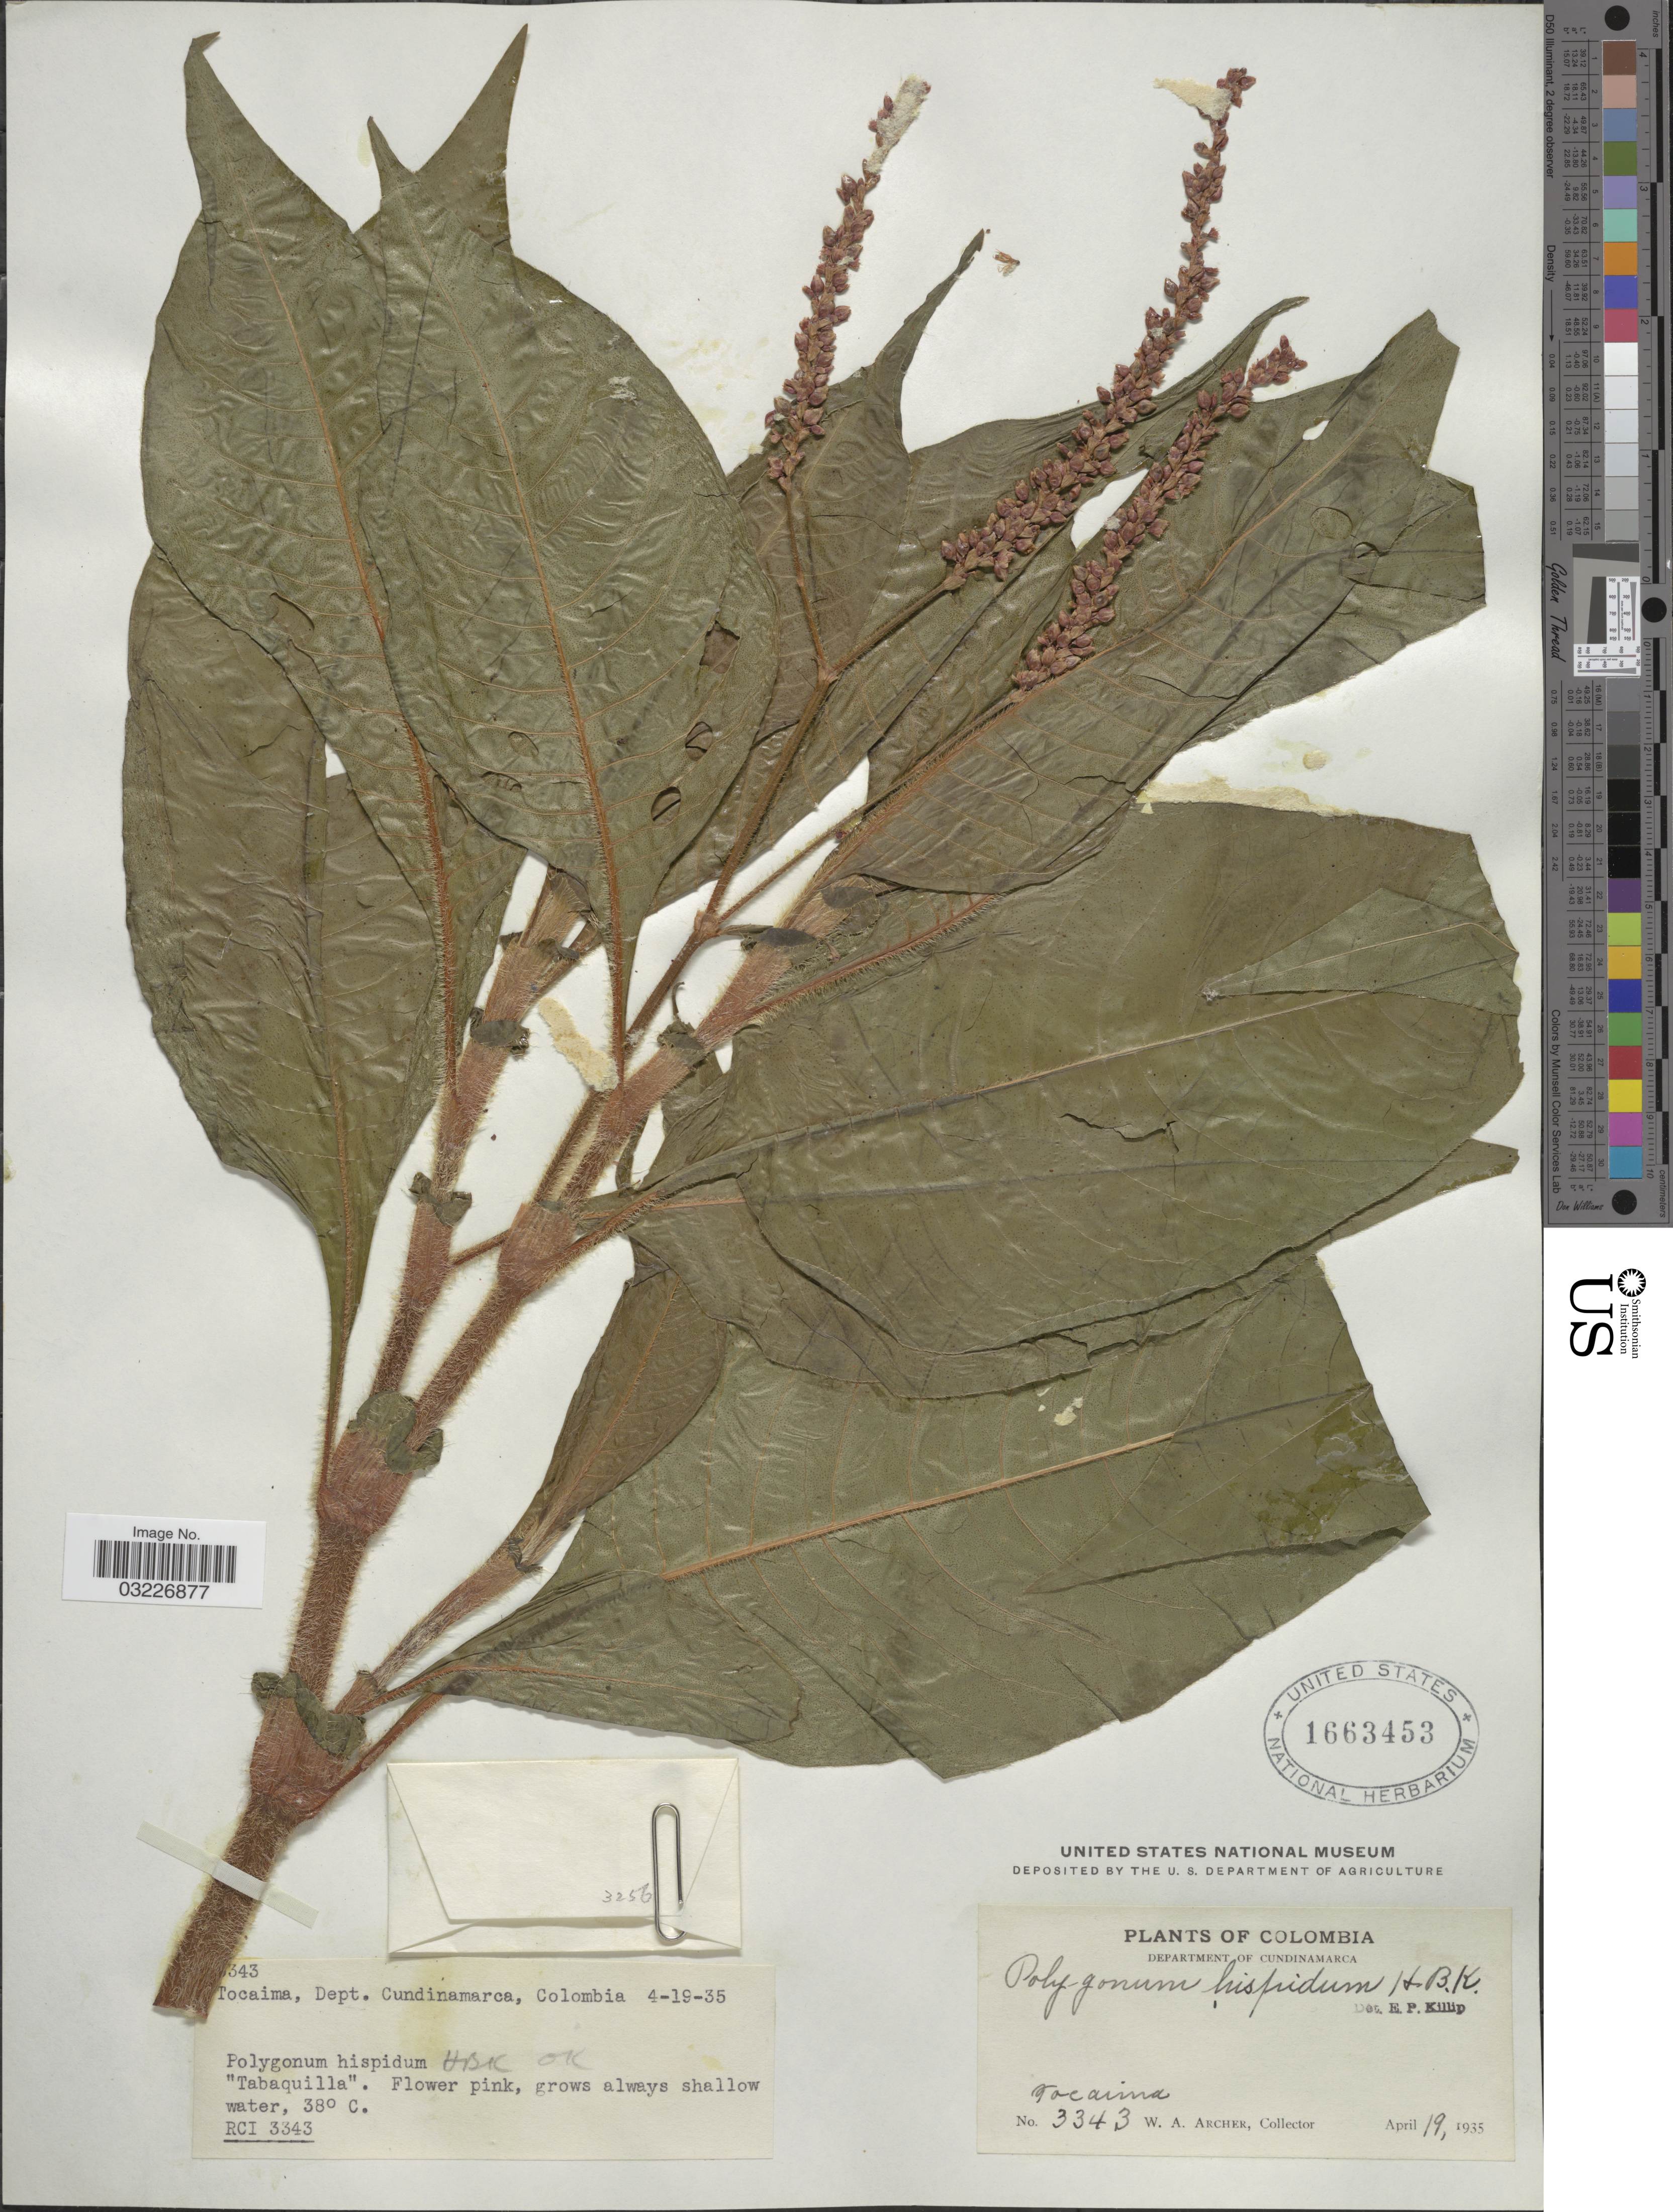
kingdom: Plantae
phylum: Tracheophyta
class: Magnoliopsida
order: Caryophyllales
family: Polygonaceae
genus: Polygonum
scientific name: Polygonum hispidum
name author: Kunth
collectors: W. Archer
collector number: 3343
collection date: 1935-04-19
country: Colombia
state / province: Cundinamarca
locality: Tocaima, Dept. Cundinamarca.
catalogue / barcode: US 1663453